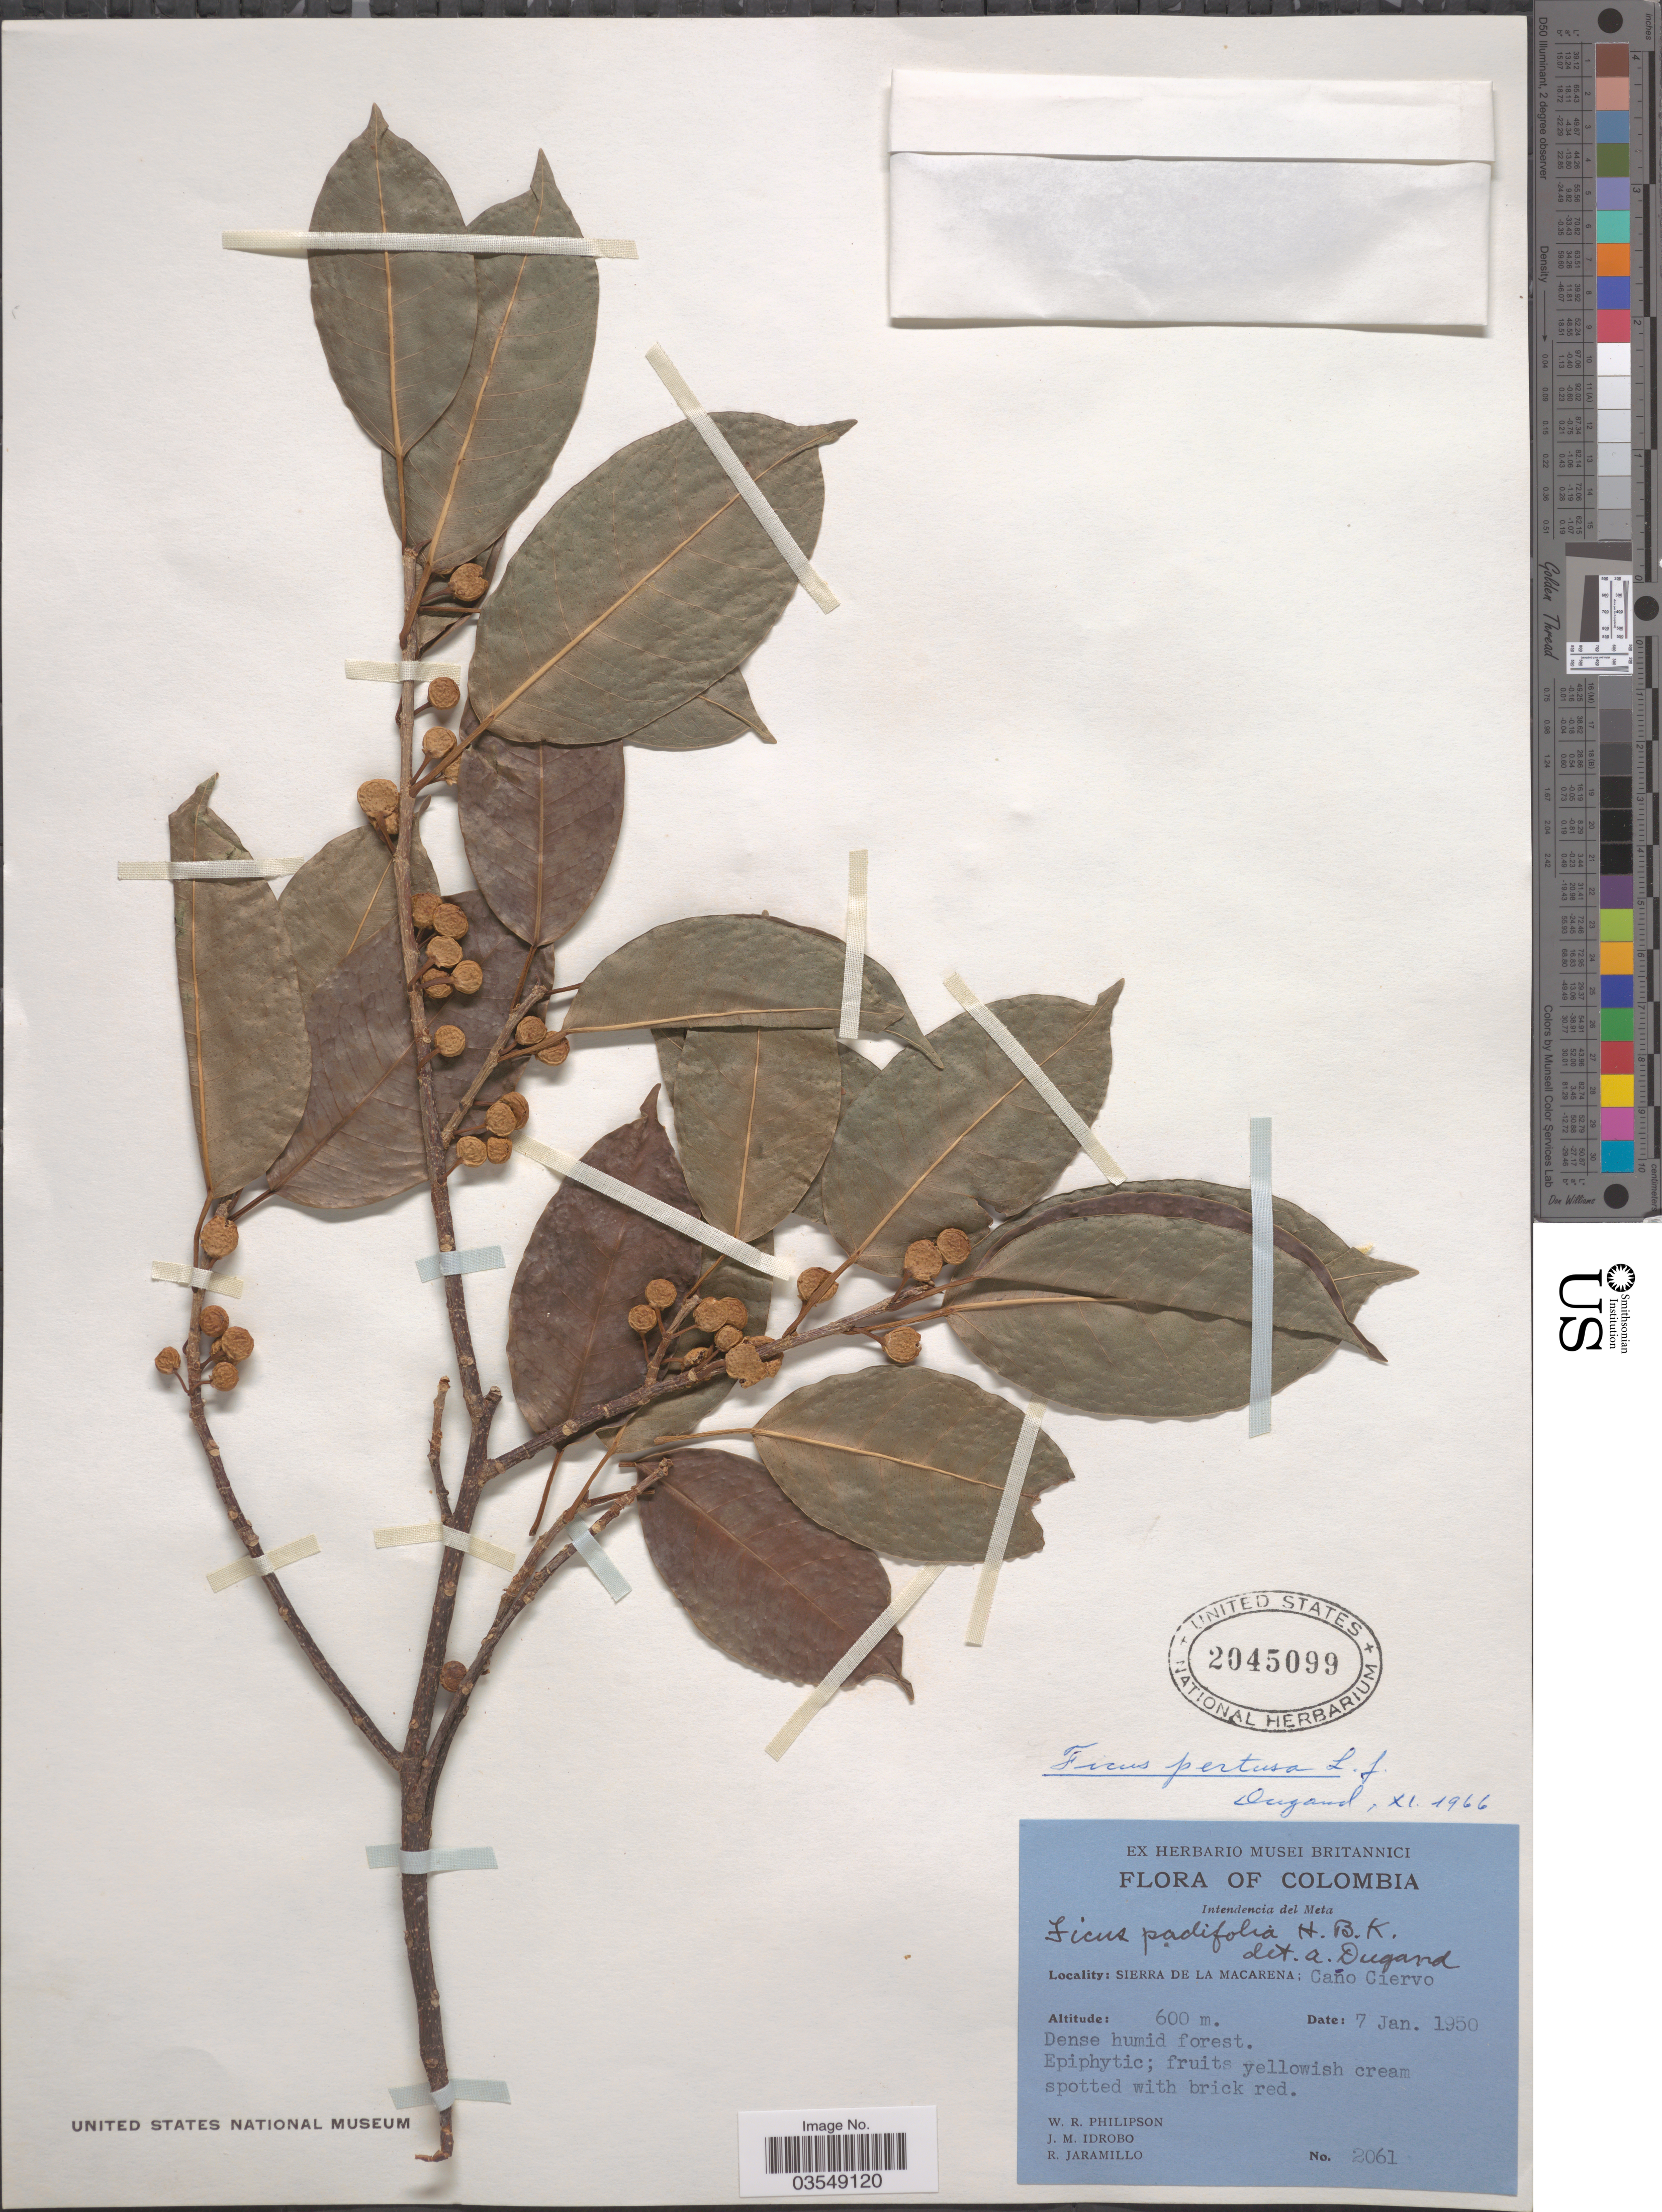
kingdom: Plantae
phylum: Tracheophyta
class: Magnoliopsida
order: Rosales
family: Moraceae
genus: Ficus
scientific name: Ficus pertusa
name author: L. f.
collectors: W. R. Philipson, J. M. Idrobo & R. Jaramillo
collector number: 2061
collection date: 1950-01-07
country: Colombia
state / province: Meta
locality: Intendencia del Meta. Sierra de La Macarena; Caño Ciervo.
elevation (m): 600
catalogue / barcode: US 2045099